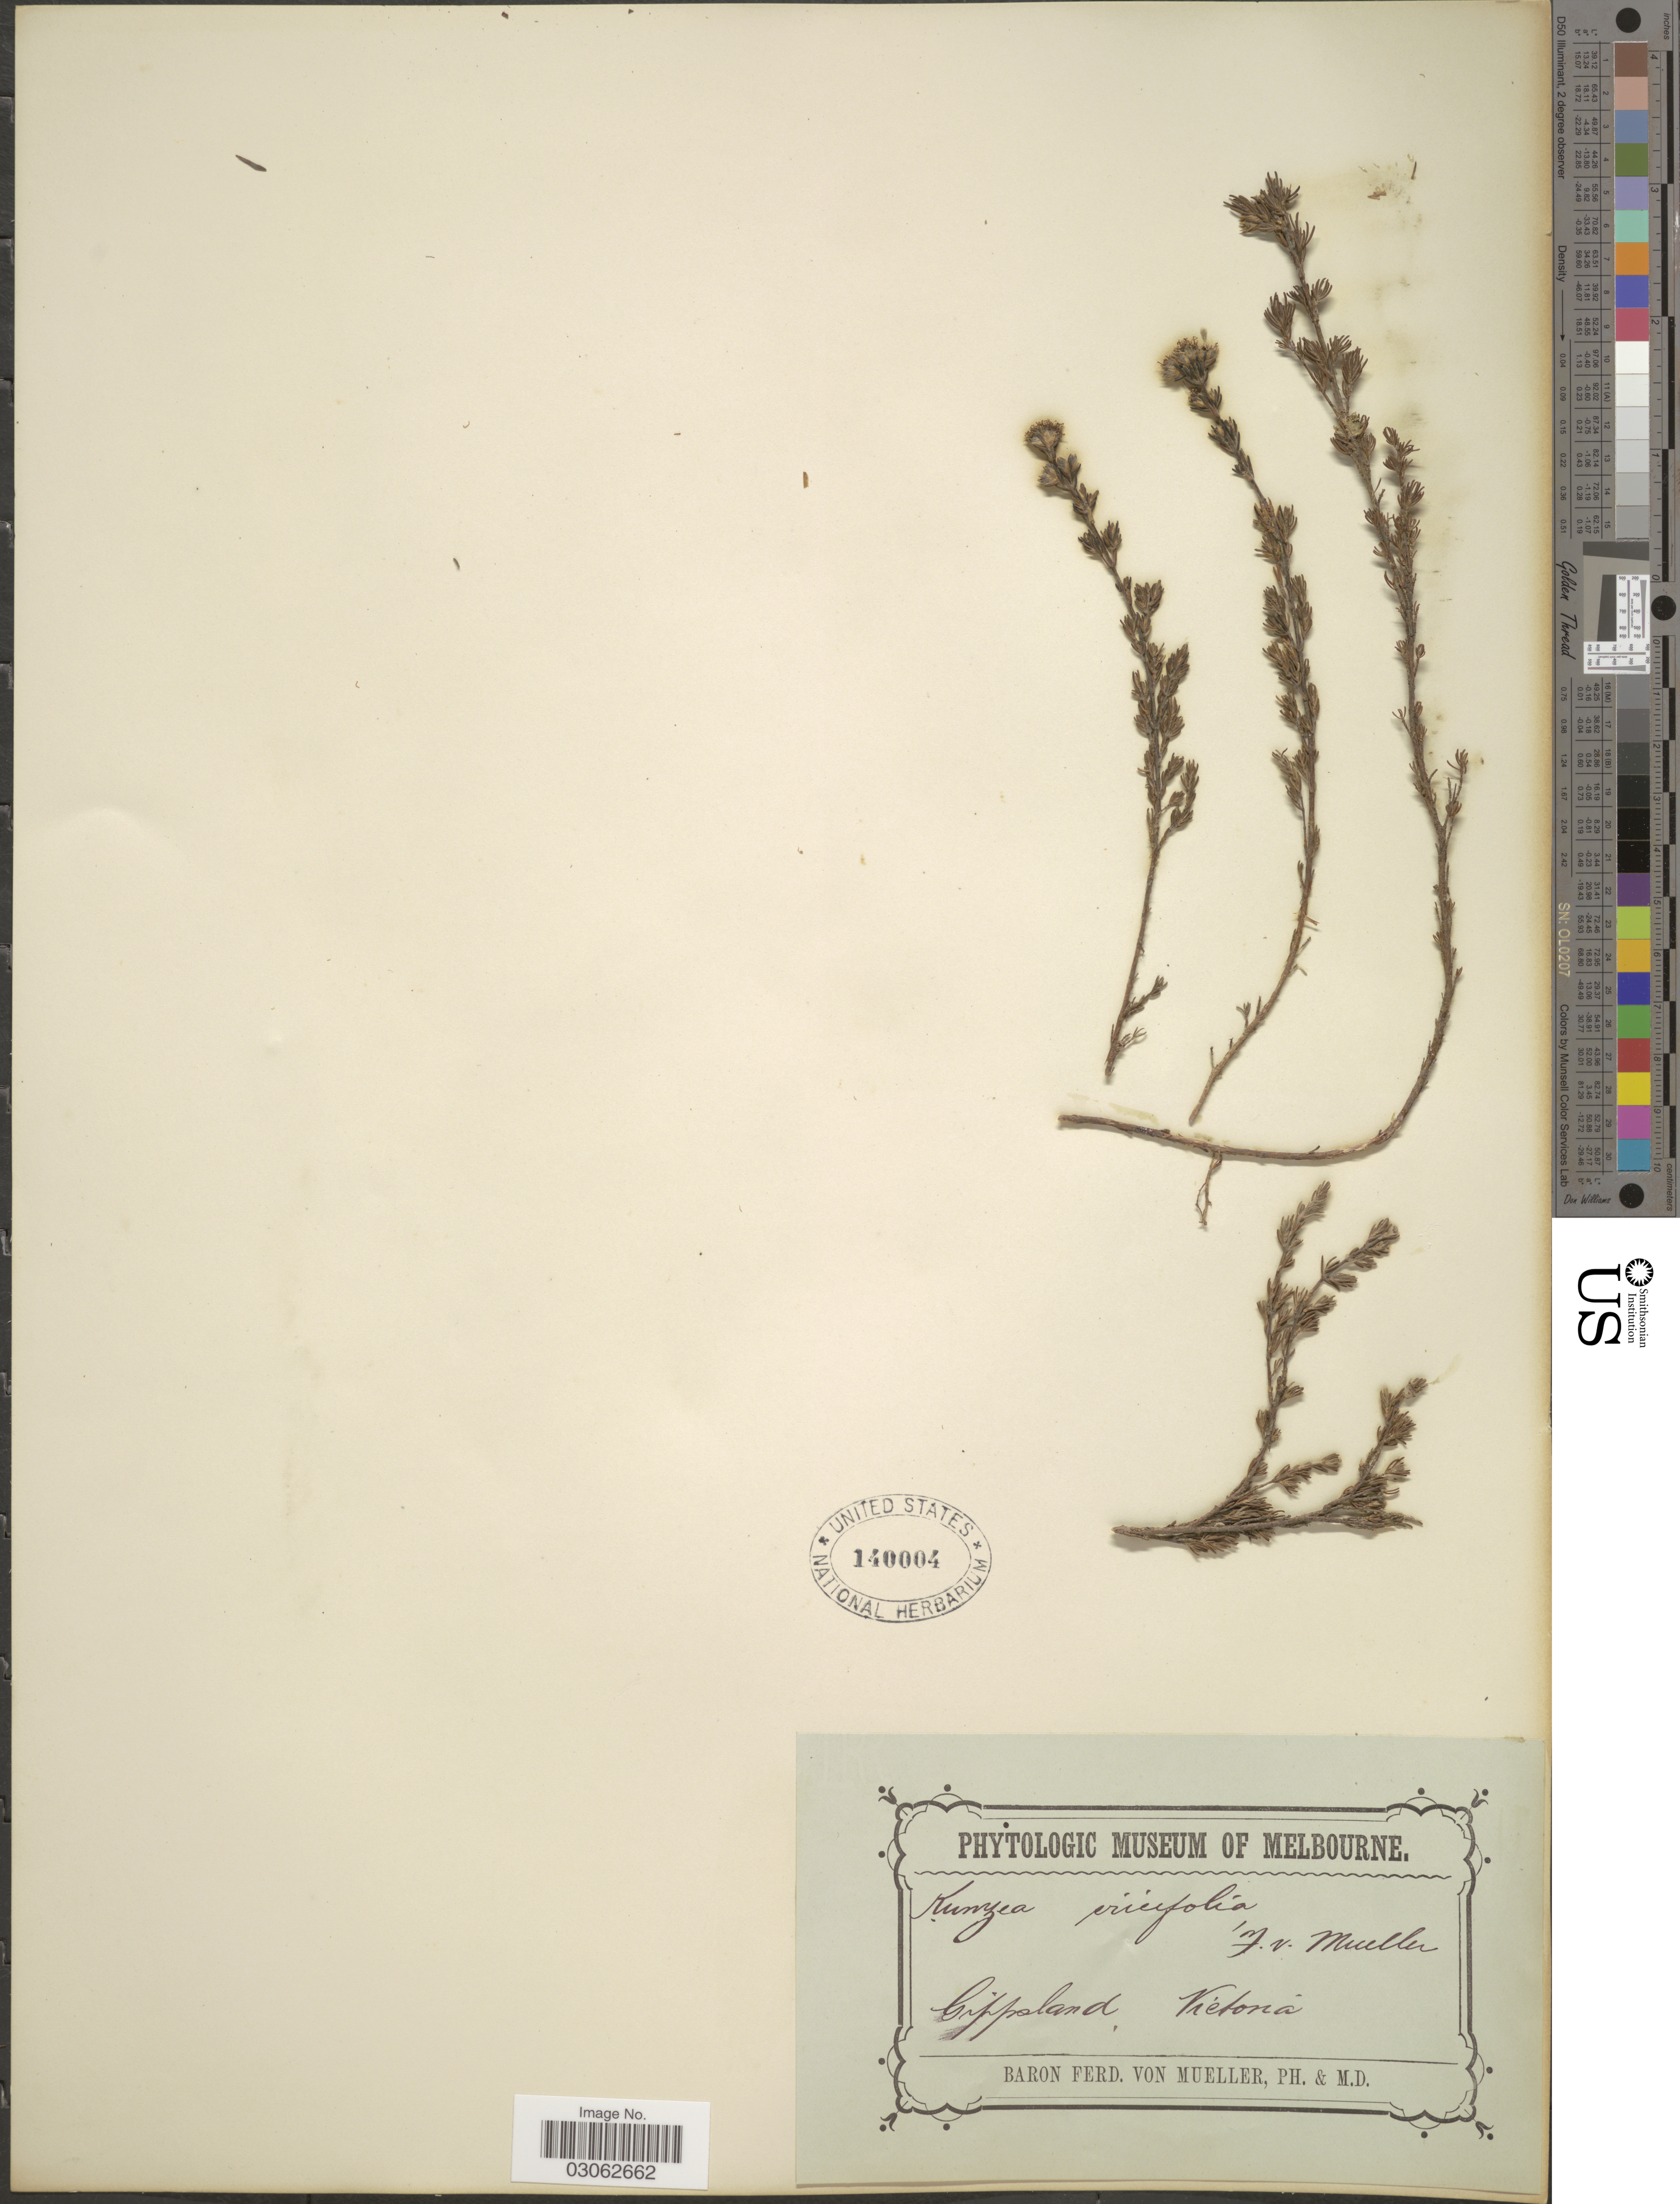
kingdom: Plantae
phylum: Tracheophyta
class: Magnoliopsida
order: Myrtales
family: Myrtaceae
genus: Kunzea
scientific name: Kunzea ericifolia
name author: (Sm.) Heynh.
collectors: F. Mueller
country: Australia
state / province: Victoria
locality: Chippoland, Victoria.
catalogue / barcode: US 140004